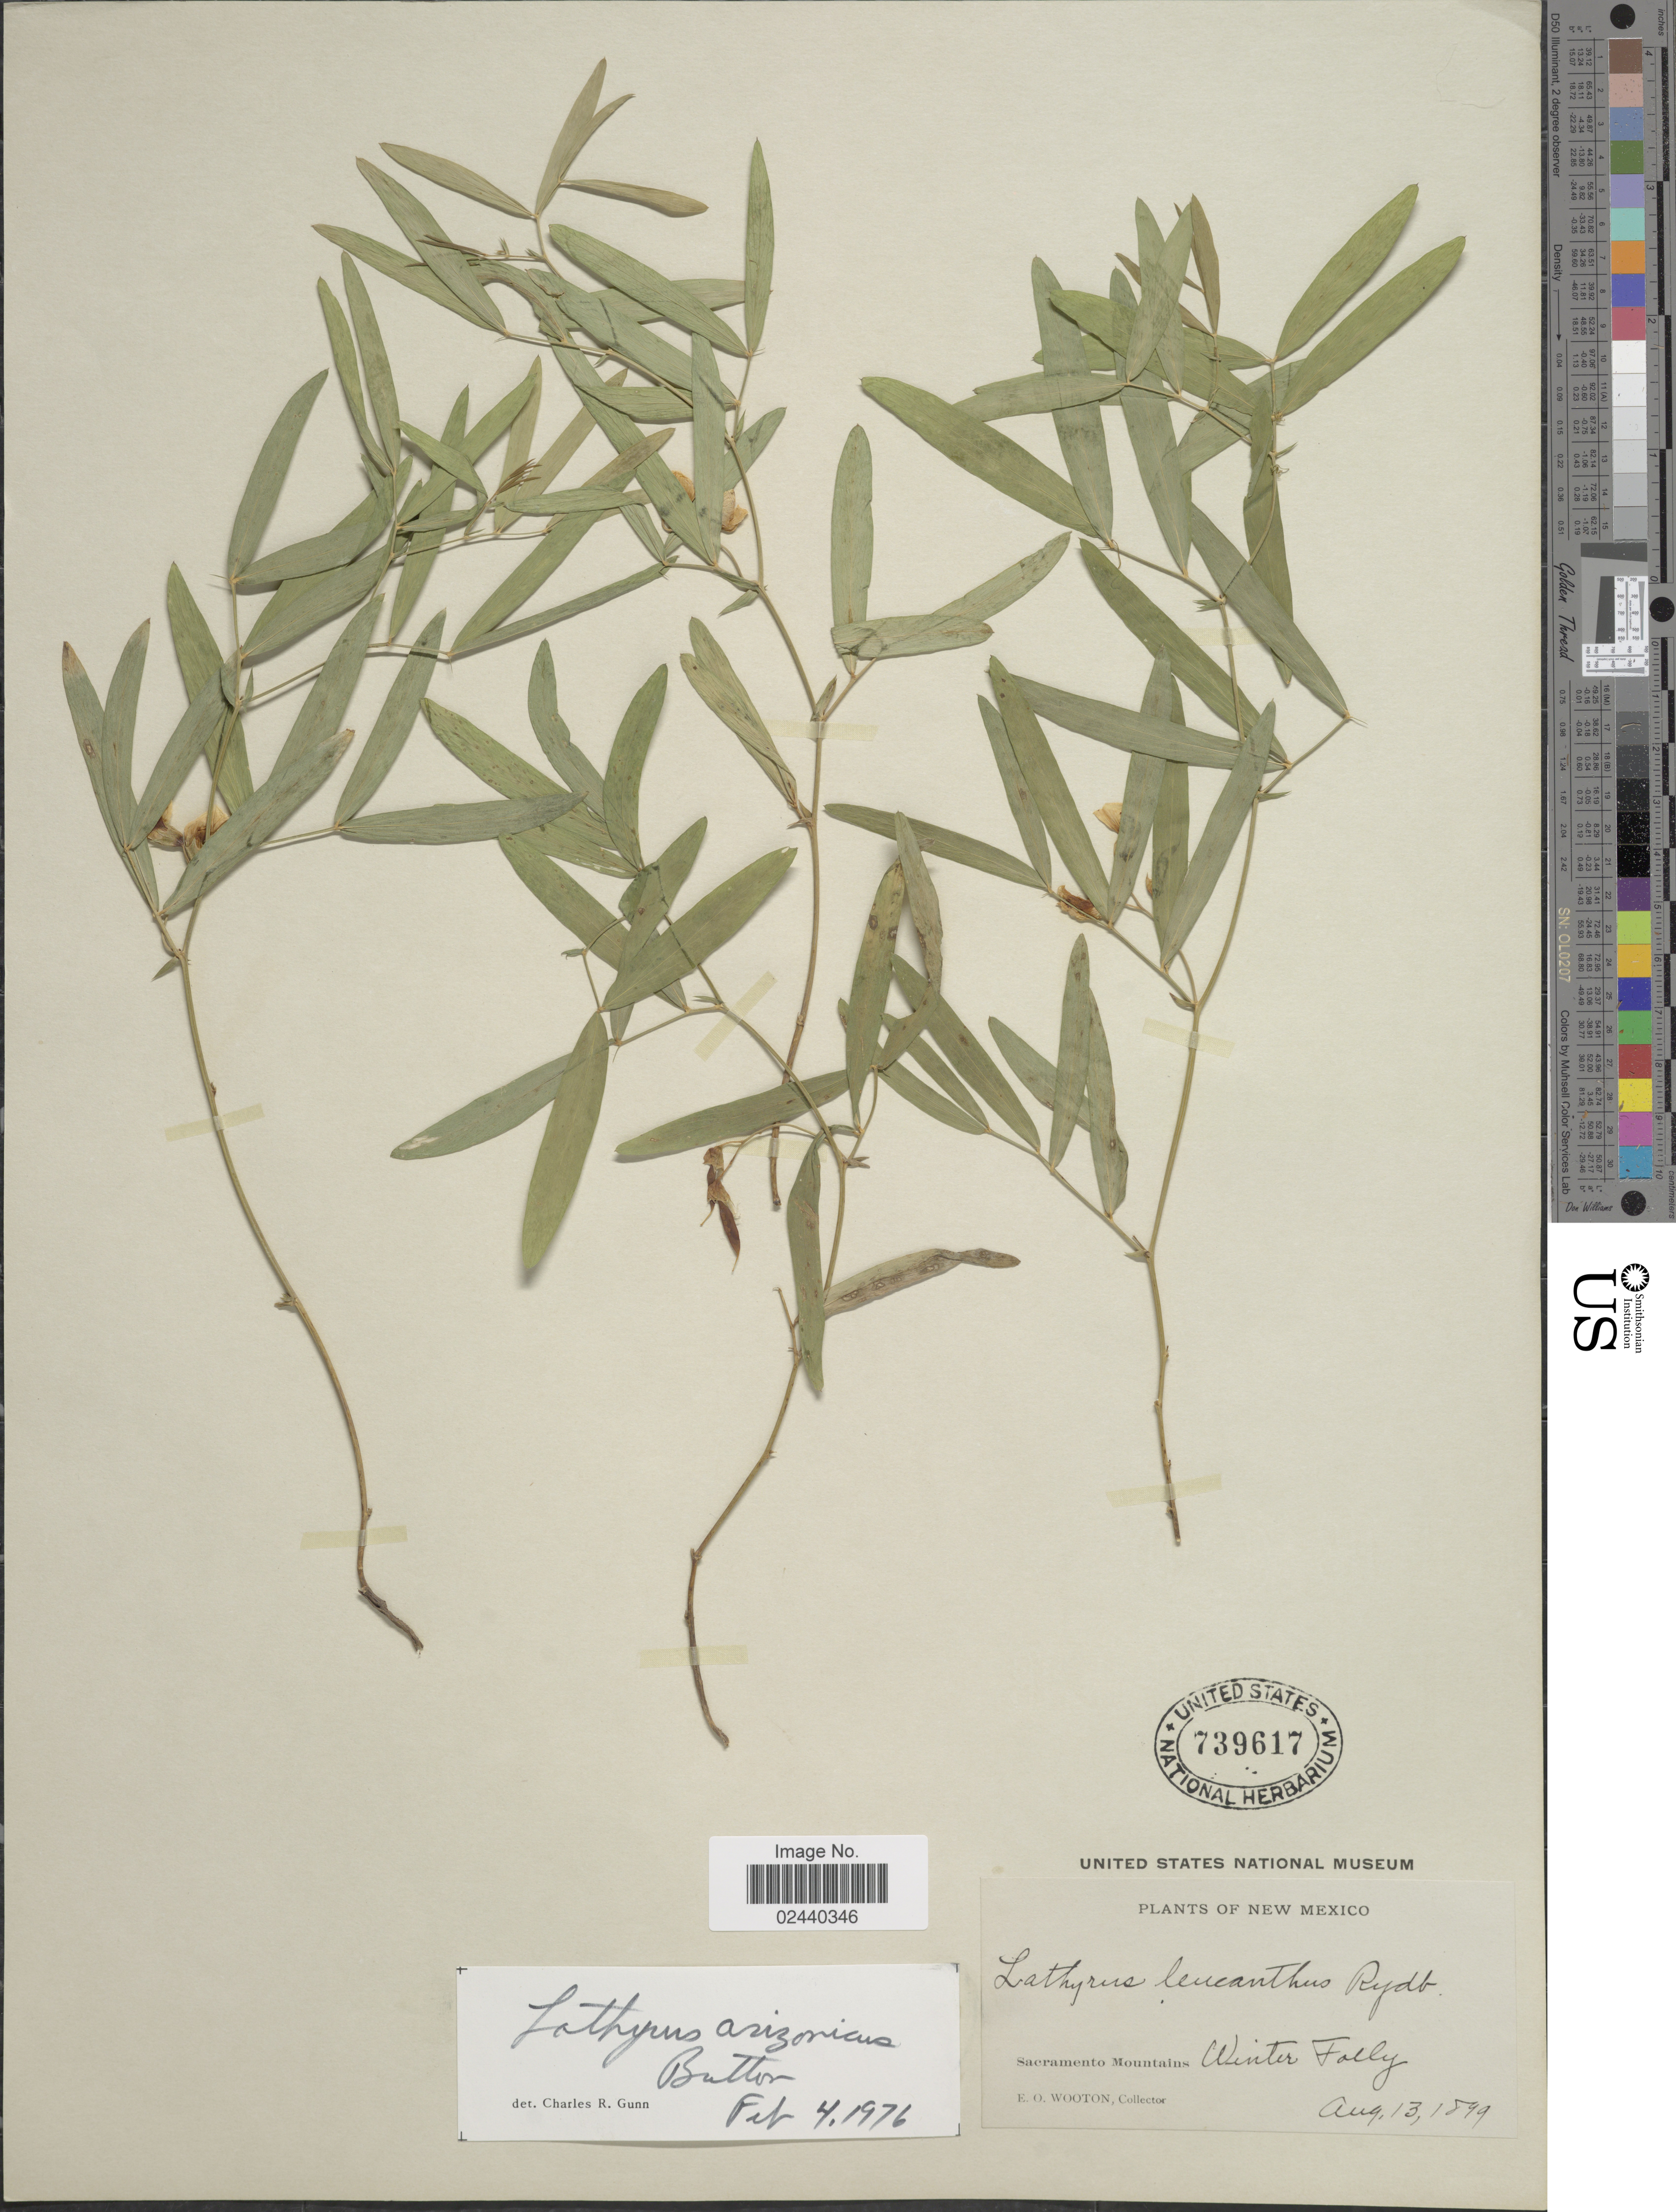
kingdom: Plantae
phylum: Tracheophyta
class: Magnoliopsida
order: Fabales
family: Fabaceae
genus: Lathyrus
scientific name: Lathyrus arizonicus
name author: Britton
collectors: E. O. Wooton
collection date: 1899-08-13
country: United States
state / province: New Mexico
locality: Sacramento Mountains, Winter Folly.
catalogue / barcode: US 739617